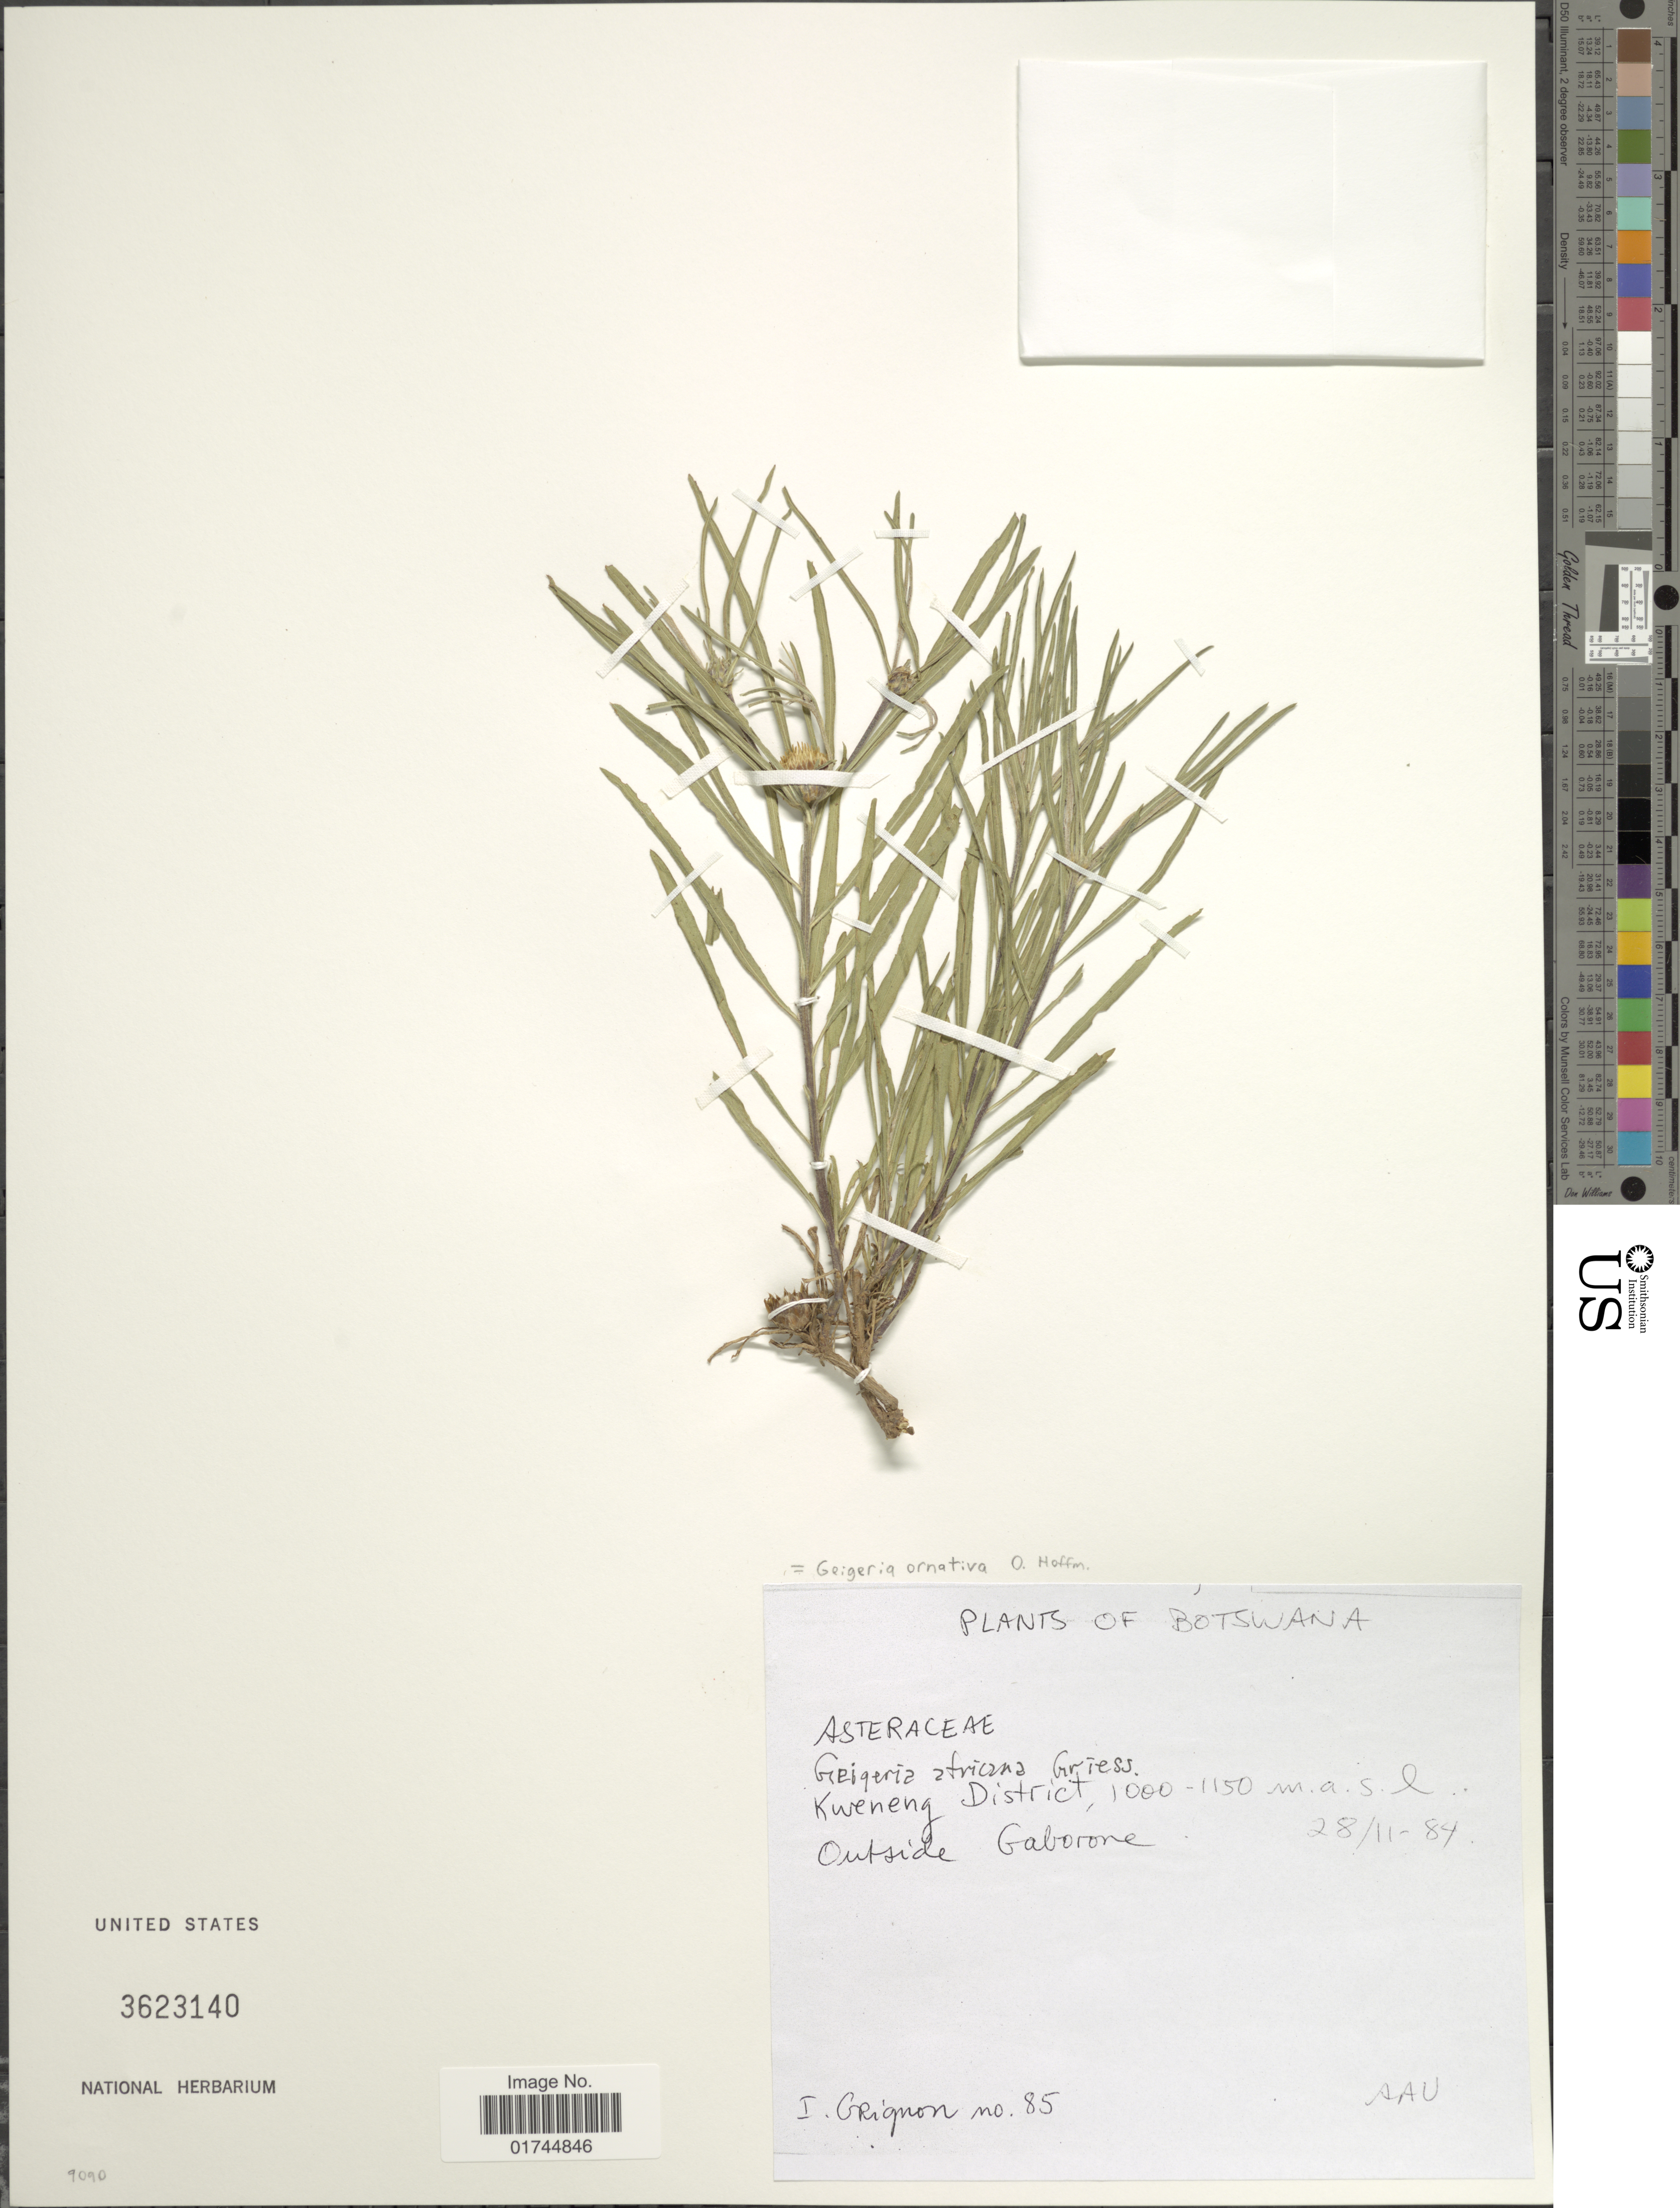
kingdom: Plantae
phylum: Tracheophyta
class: Magnoliopsida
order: Asterales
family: Asteraceae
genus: Geigeria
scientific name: Geigeria ornativa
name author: O. Hoffm.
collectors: I. Grignon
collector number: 85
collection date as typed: Transcribed d/m/y: 28/11/84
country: Botswana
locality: Kweneng District, outside Gaborone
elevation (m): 1000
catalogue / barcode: US 3623140